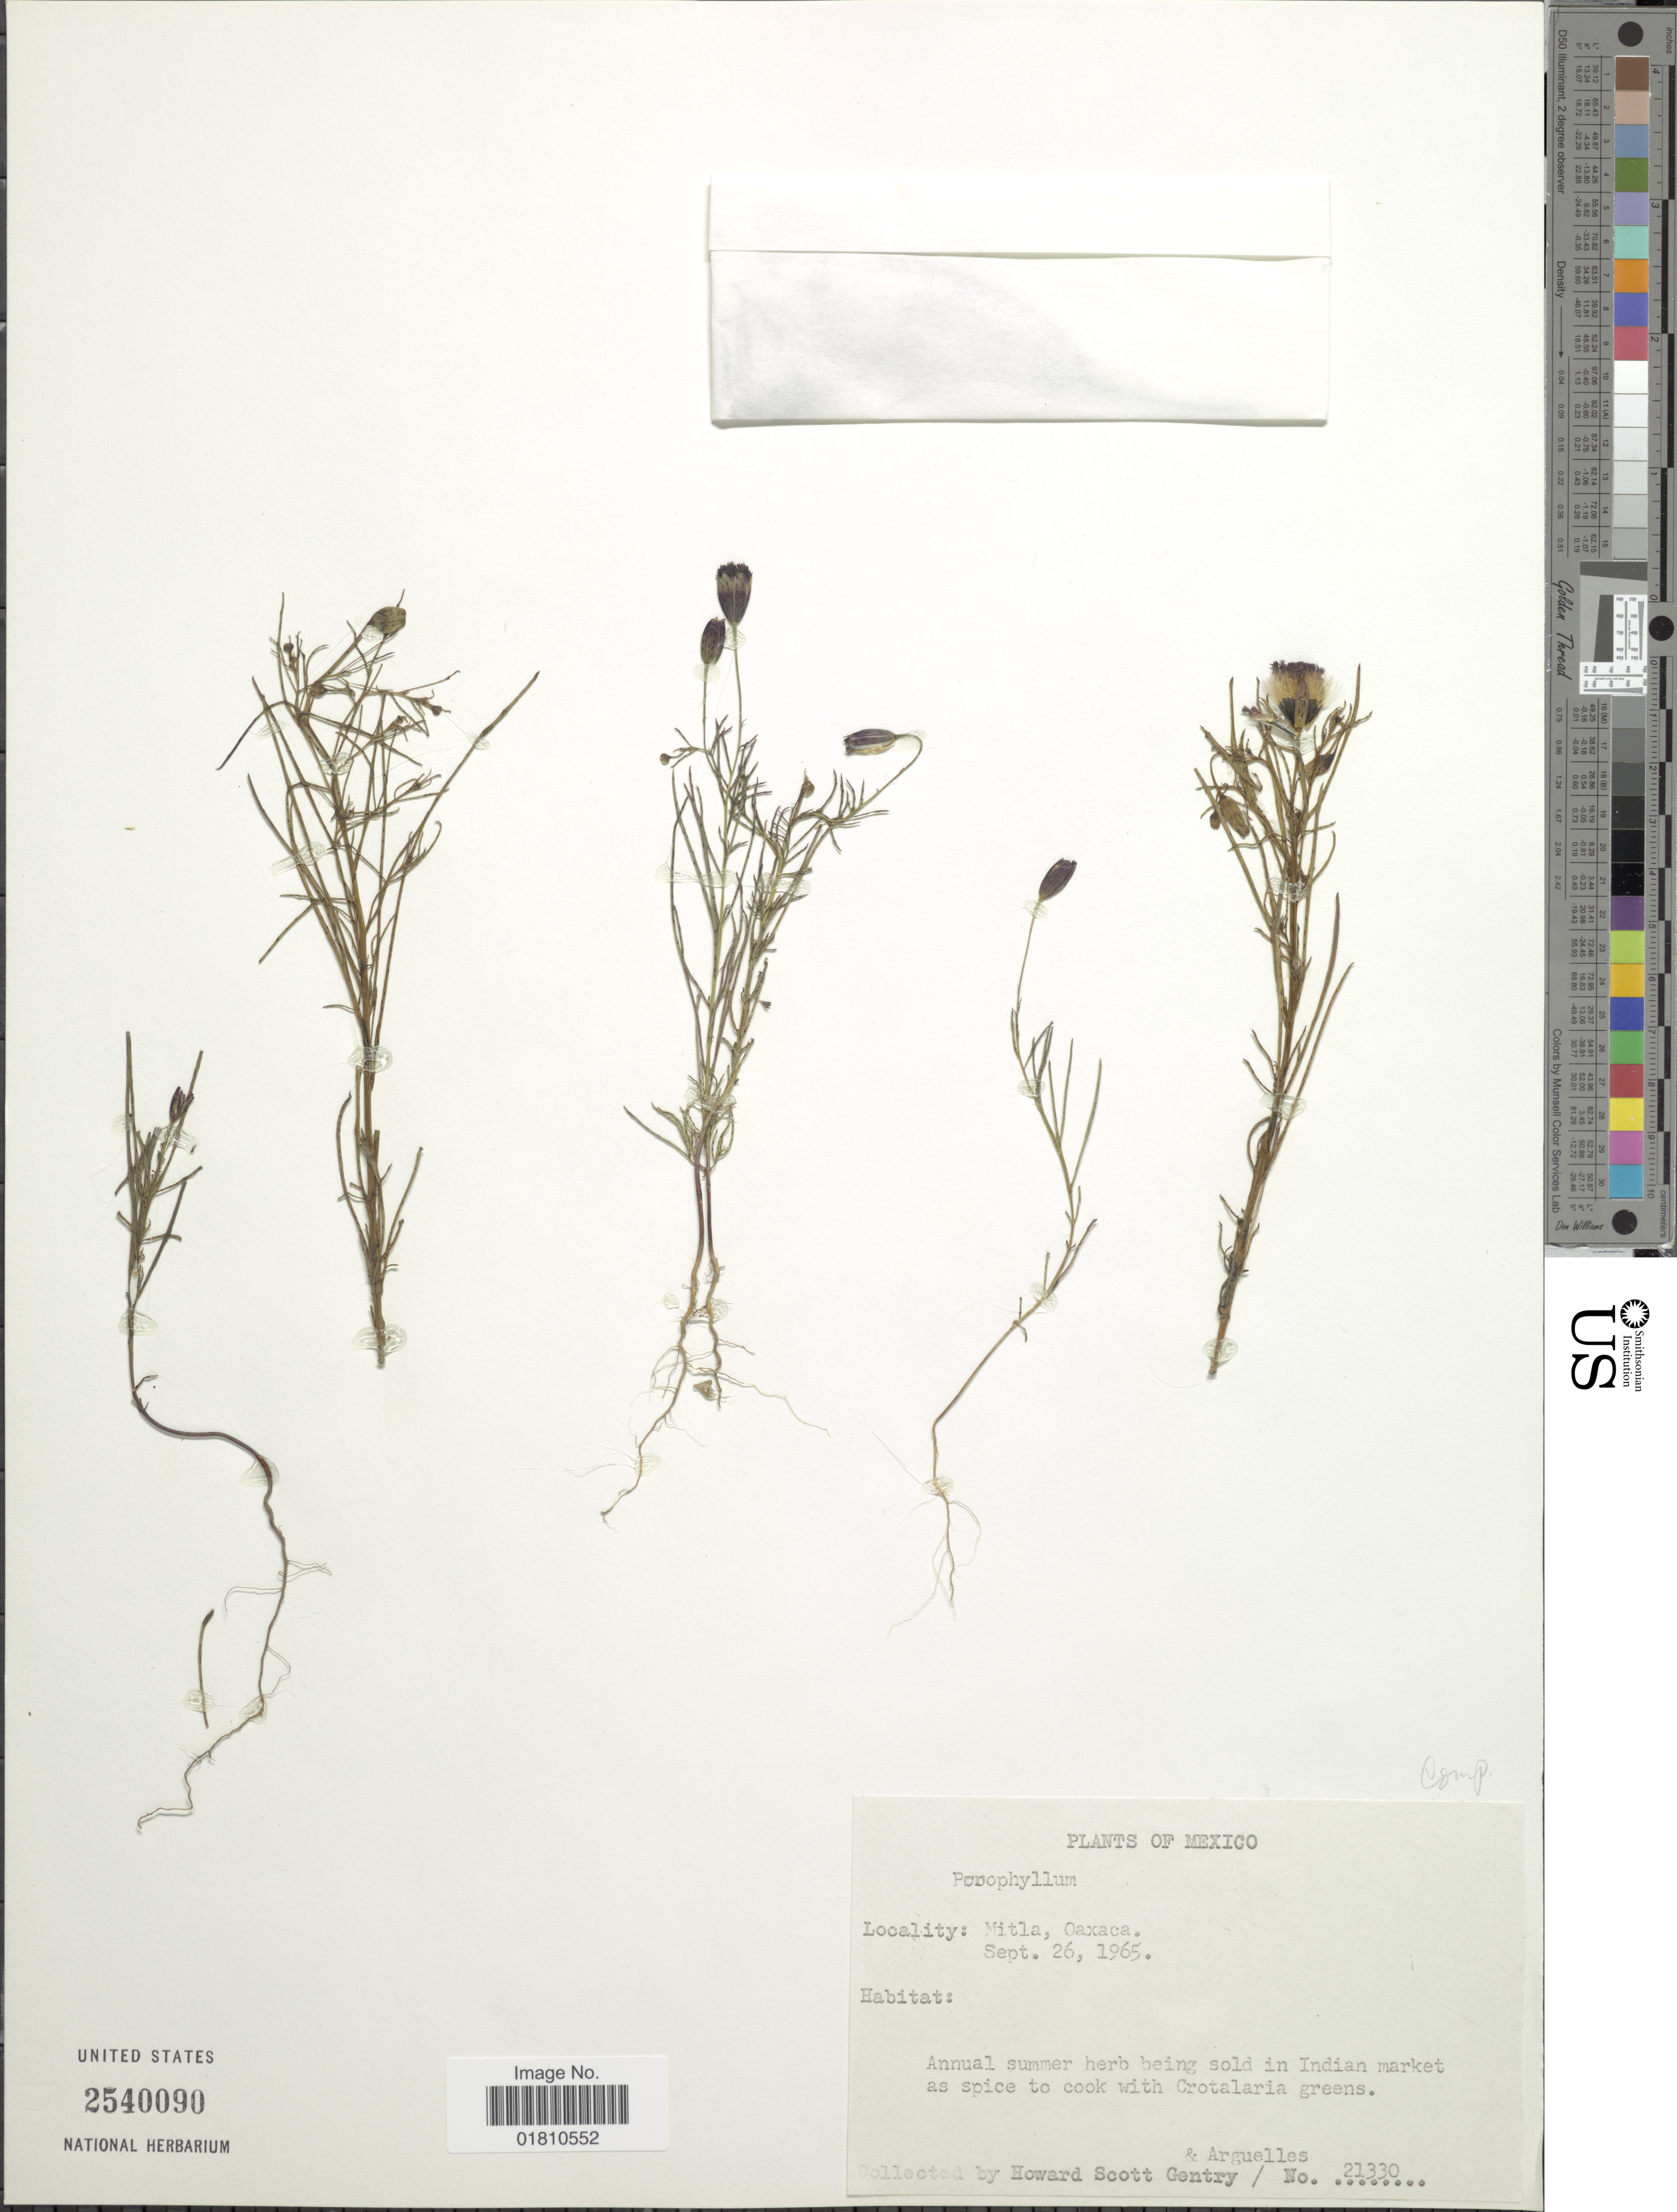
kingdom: Plantae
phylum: Tracheophyta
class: Magnoliopsida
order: Asterales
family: Asteraceae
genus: Porophyllum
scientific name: Porophyllum coloratum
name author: (Kunth) DC.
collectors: H. S. Gentry & Arguelles, --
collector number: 21330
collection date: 1965-09-26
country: Mexico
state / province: Oaxaca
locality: Mitla, being sold in Indian Market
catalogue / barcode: US 2540090